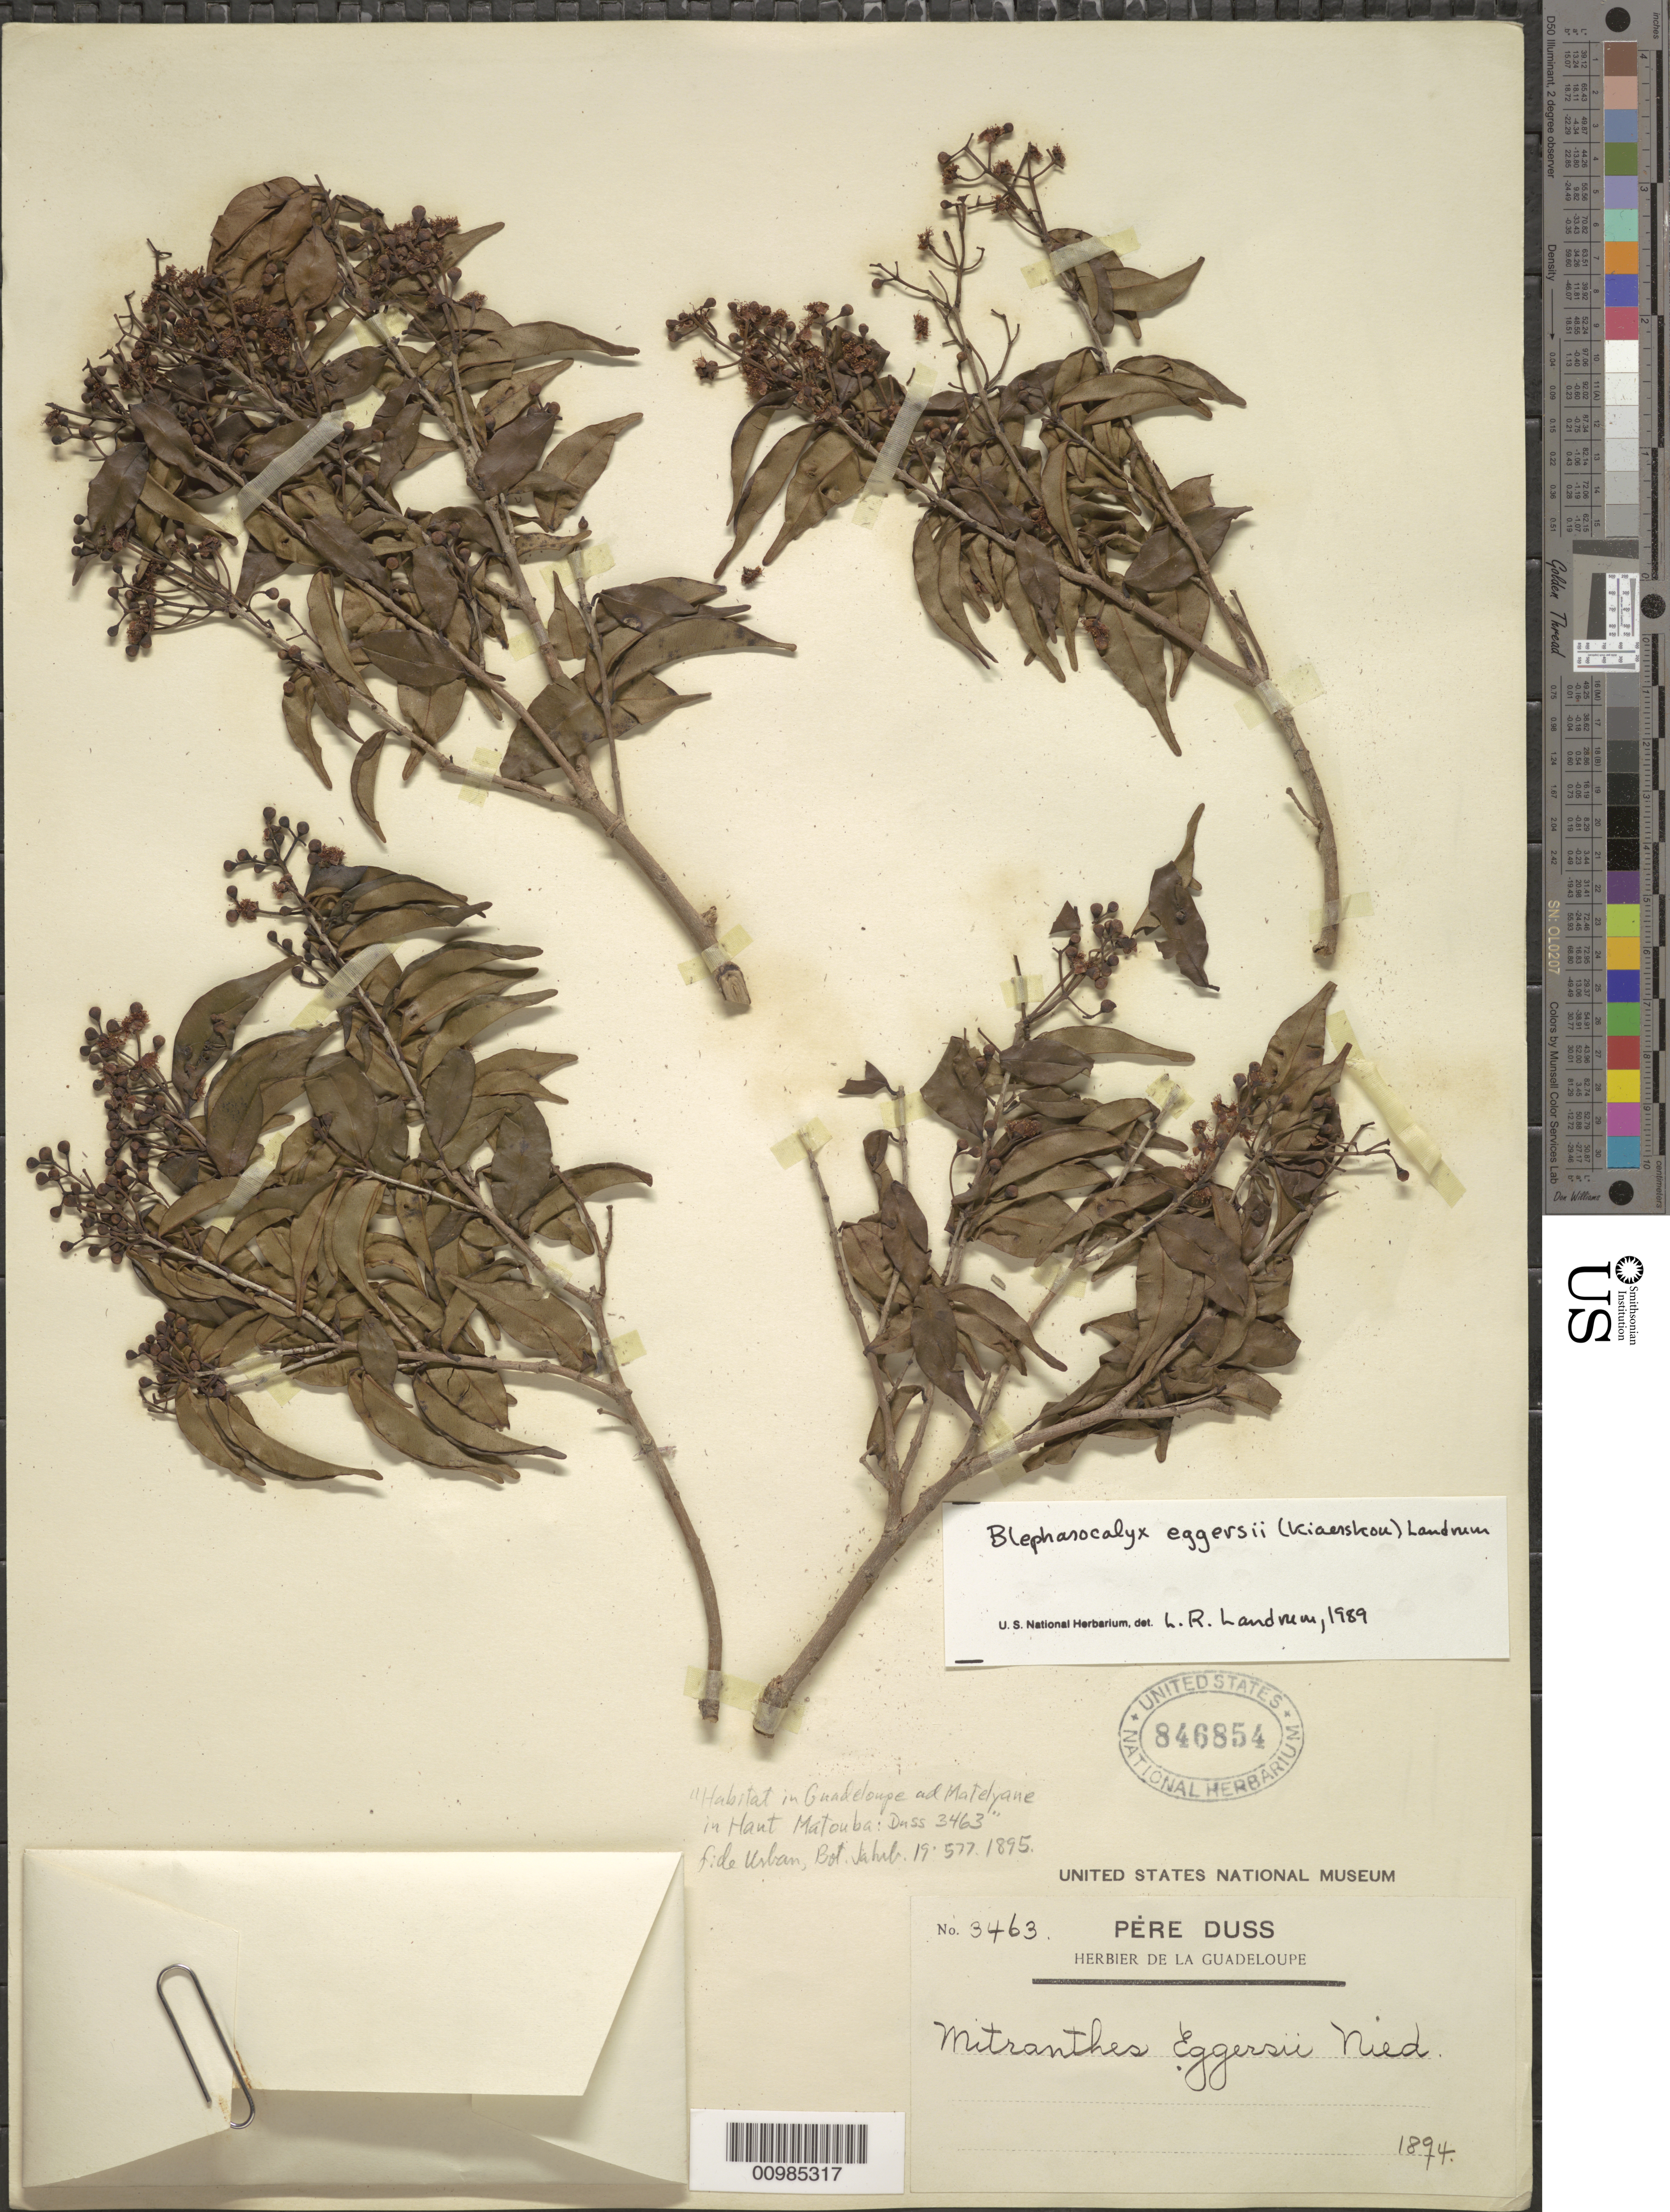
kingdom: Plantae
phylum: Tracheophyta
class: Magnoliopsida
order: Myrtales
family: Myrtaceae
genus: Blepharocalyx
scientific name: Blepharocalyx eggersii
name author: (Kiaersk.) Landrum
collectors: Père Duss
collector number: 3463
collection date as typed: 01 Jan 1894 to 31 Dec 1894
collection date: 1894-01-01/1894-12-31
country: Guadeloupe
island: Basse Terre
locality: Haut Matouba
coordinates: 0 N, 0 E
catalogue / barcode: US 846854